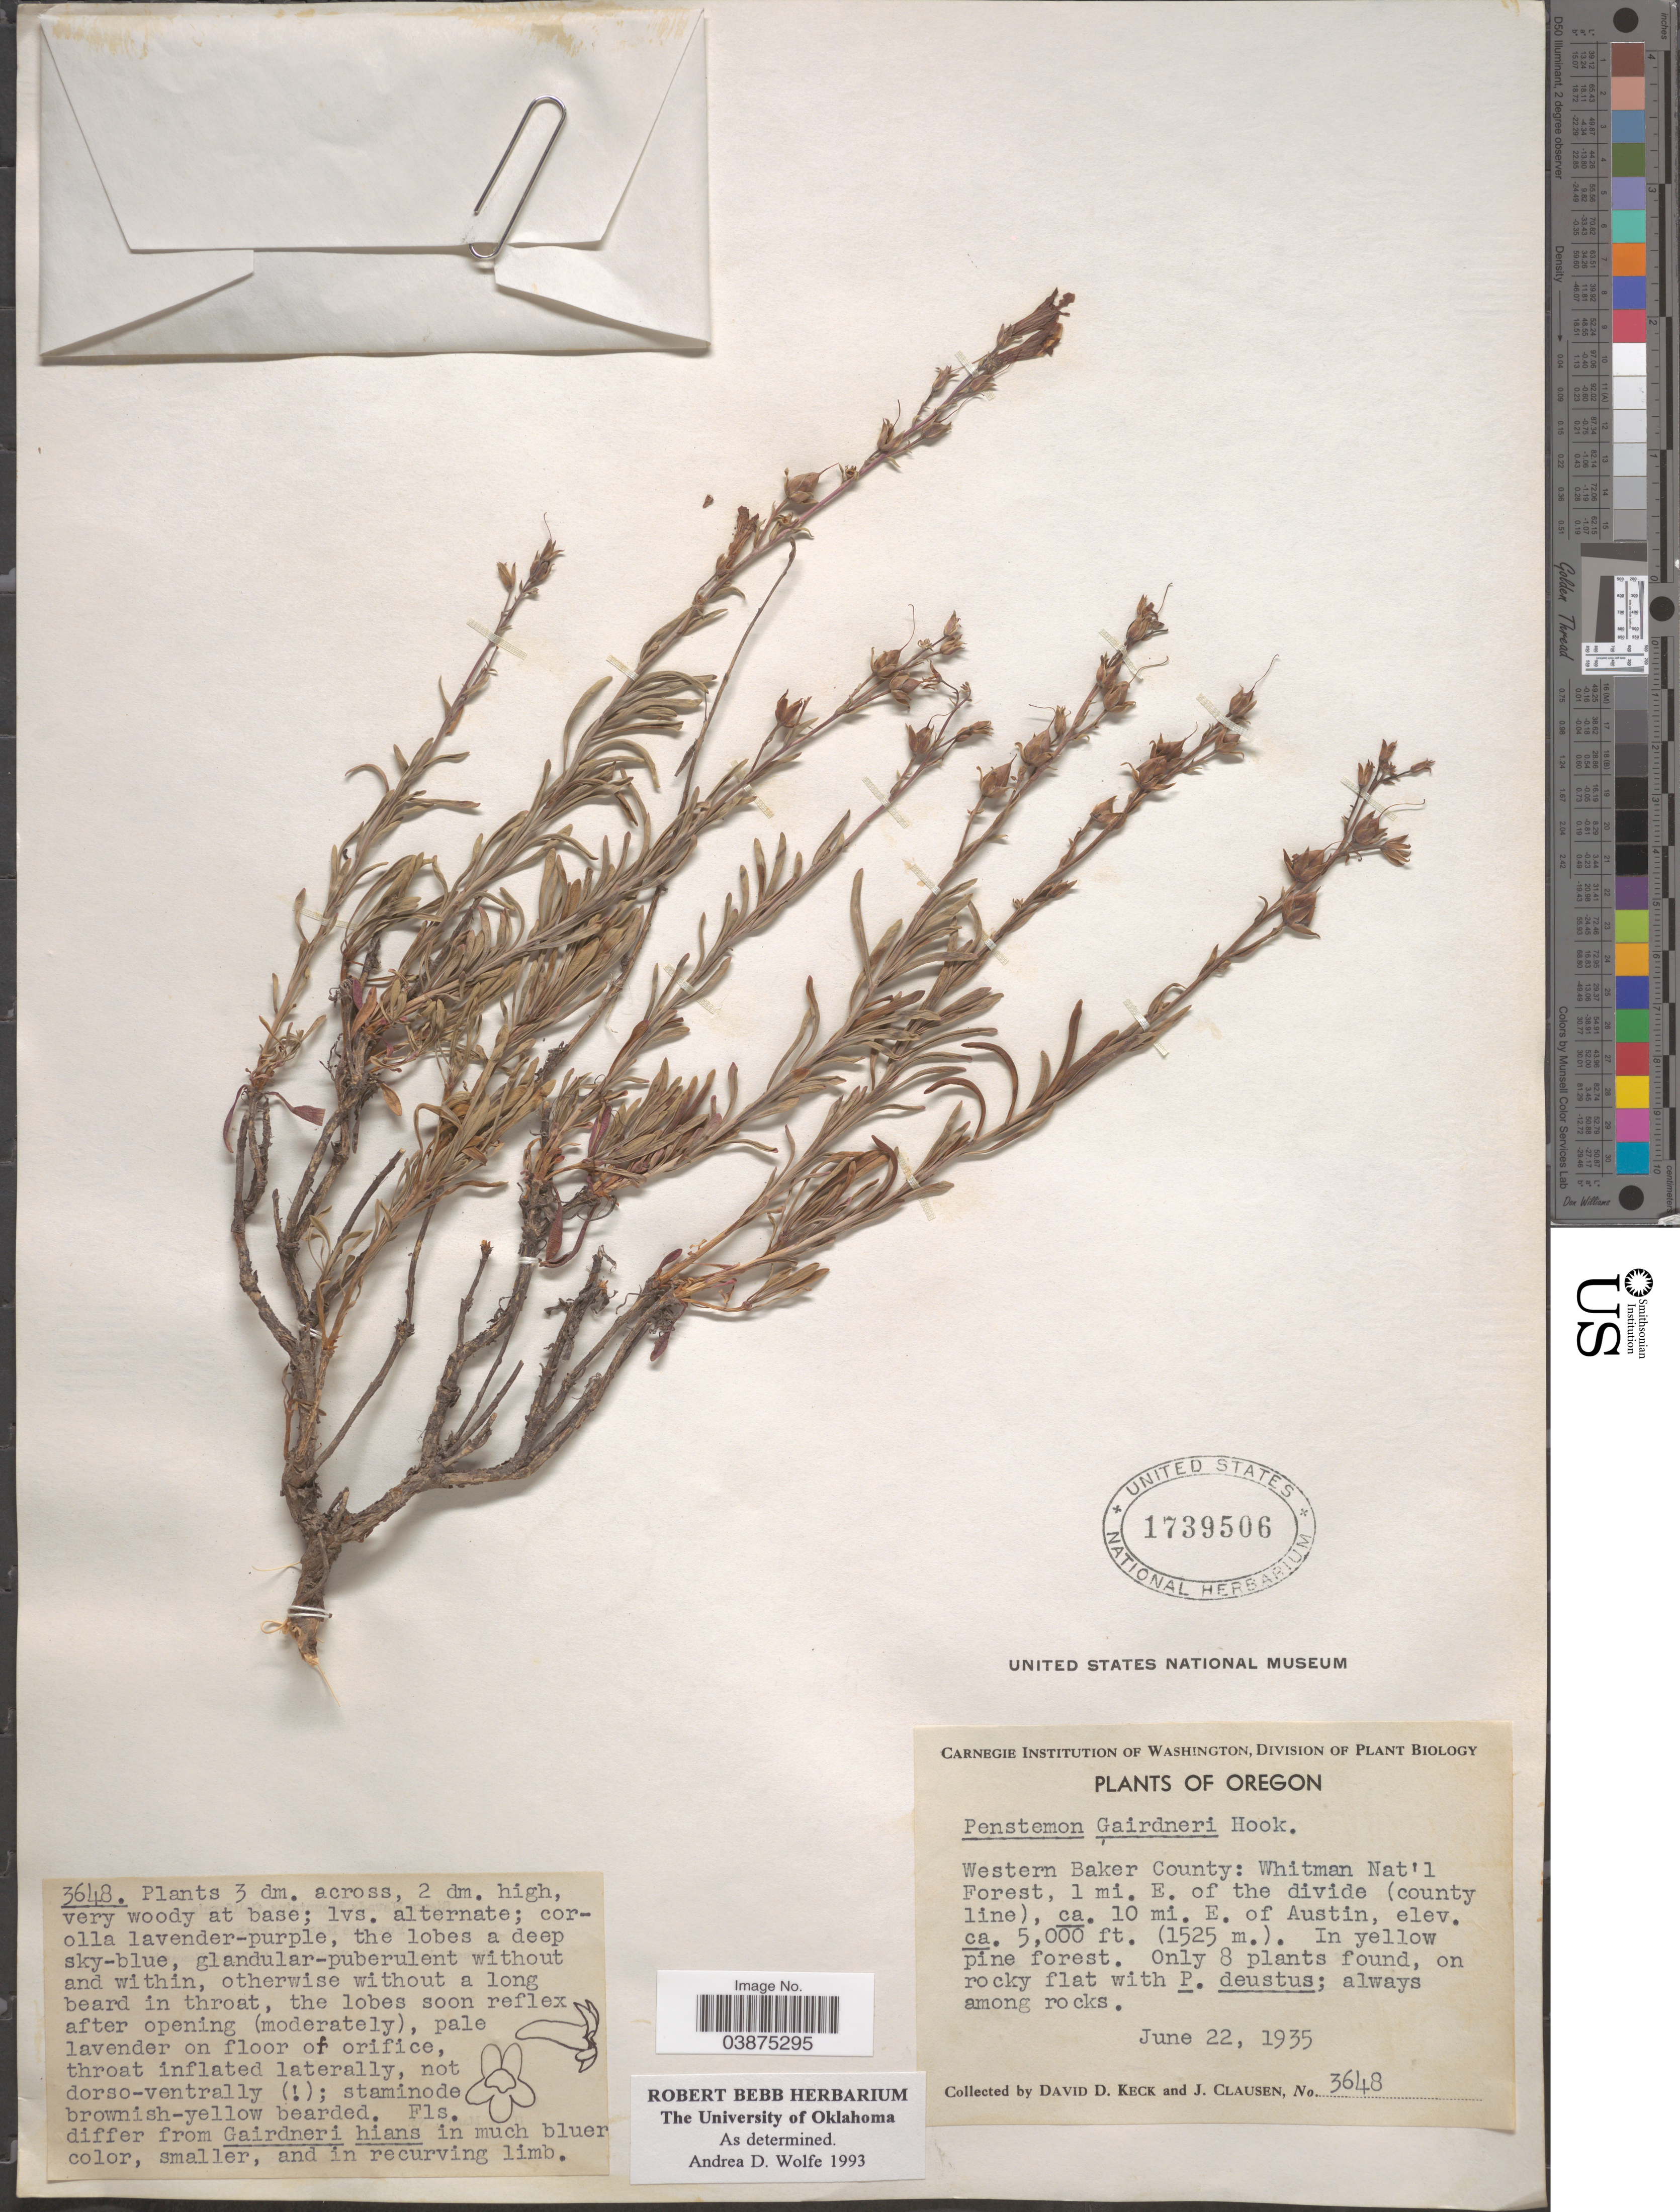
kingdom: Plantae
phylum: Tracheophyta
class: Magnoliopsida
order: Lamiales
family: Plantaginaceae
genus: Penstemon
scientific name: Penstemon gairdneri subsp. hians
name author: (Piper) D.D. Keck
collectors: D. D. Keck & J. Clausen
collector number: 3648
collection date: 1935-06-22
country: United States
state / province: Oregon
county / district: Baker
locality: Western Baker County: Whitman Nat'l Forest, 1 mi. E. of the divide (county line), ca. 10 mi. E of Austin.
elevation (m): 1524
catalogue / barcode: US 1739506